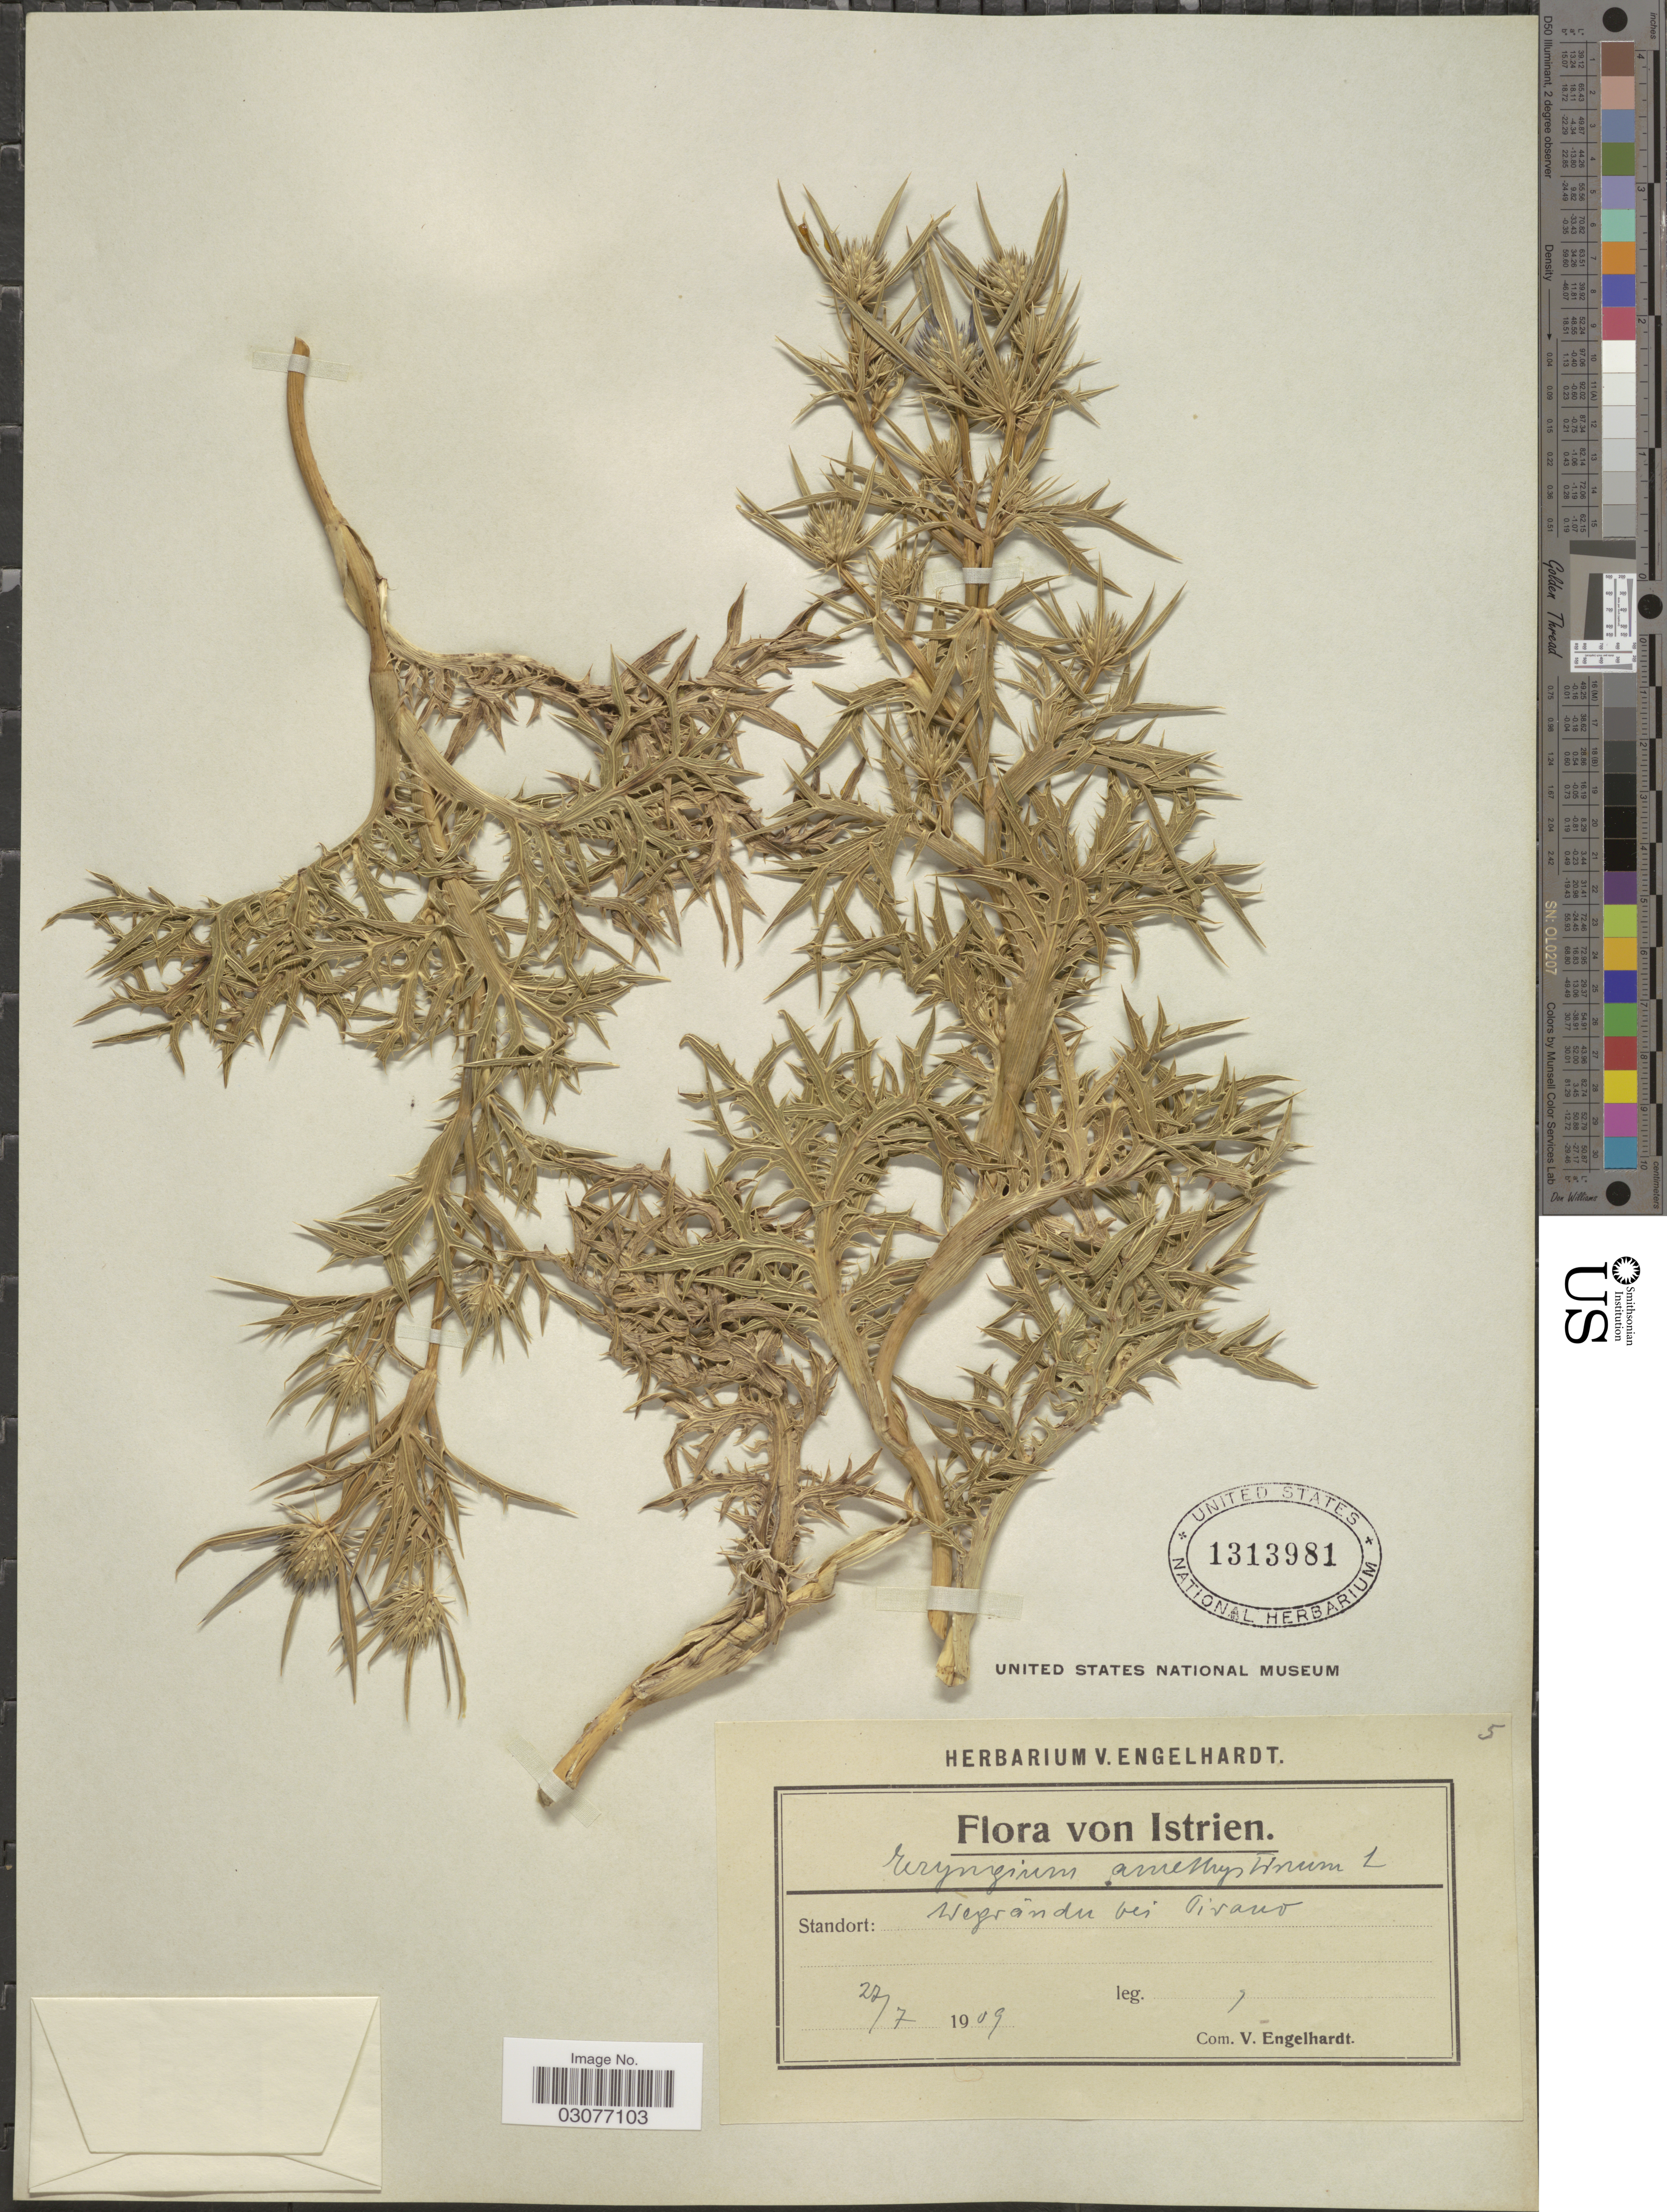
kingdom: Plantae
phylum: Tracheophyta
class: Magnoliopsida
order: Apiales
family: Apiaceae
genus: Eryngium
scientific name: Eryngium amethystinum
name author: L.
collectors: ex herb. V. Engelhardt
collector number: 5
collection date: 1909-07-22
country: Slovenia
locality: Istrien. Wegránden bei Pirano.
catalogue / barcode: US 1313981